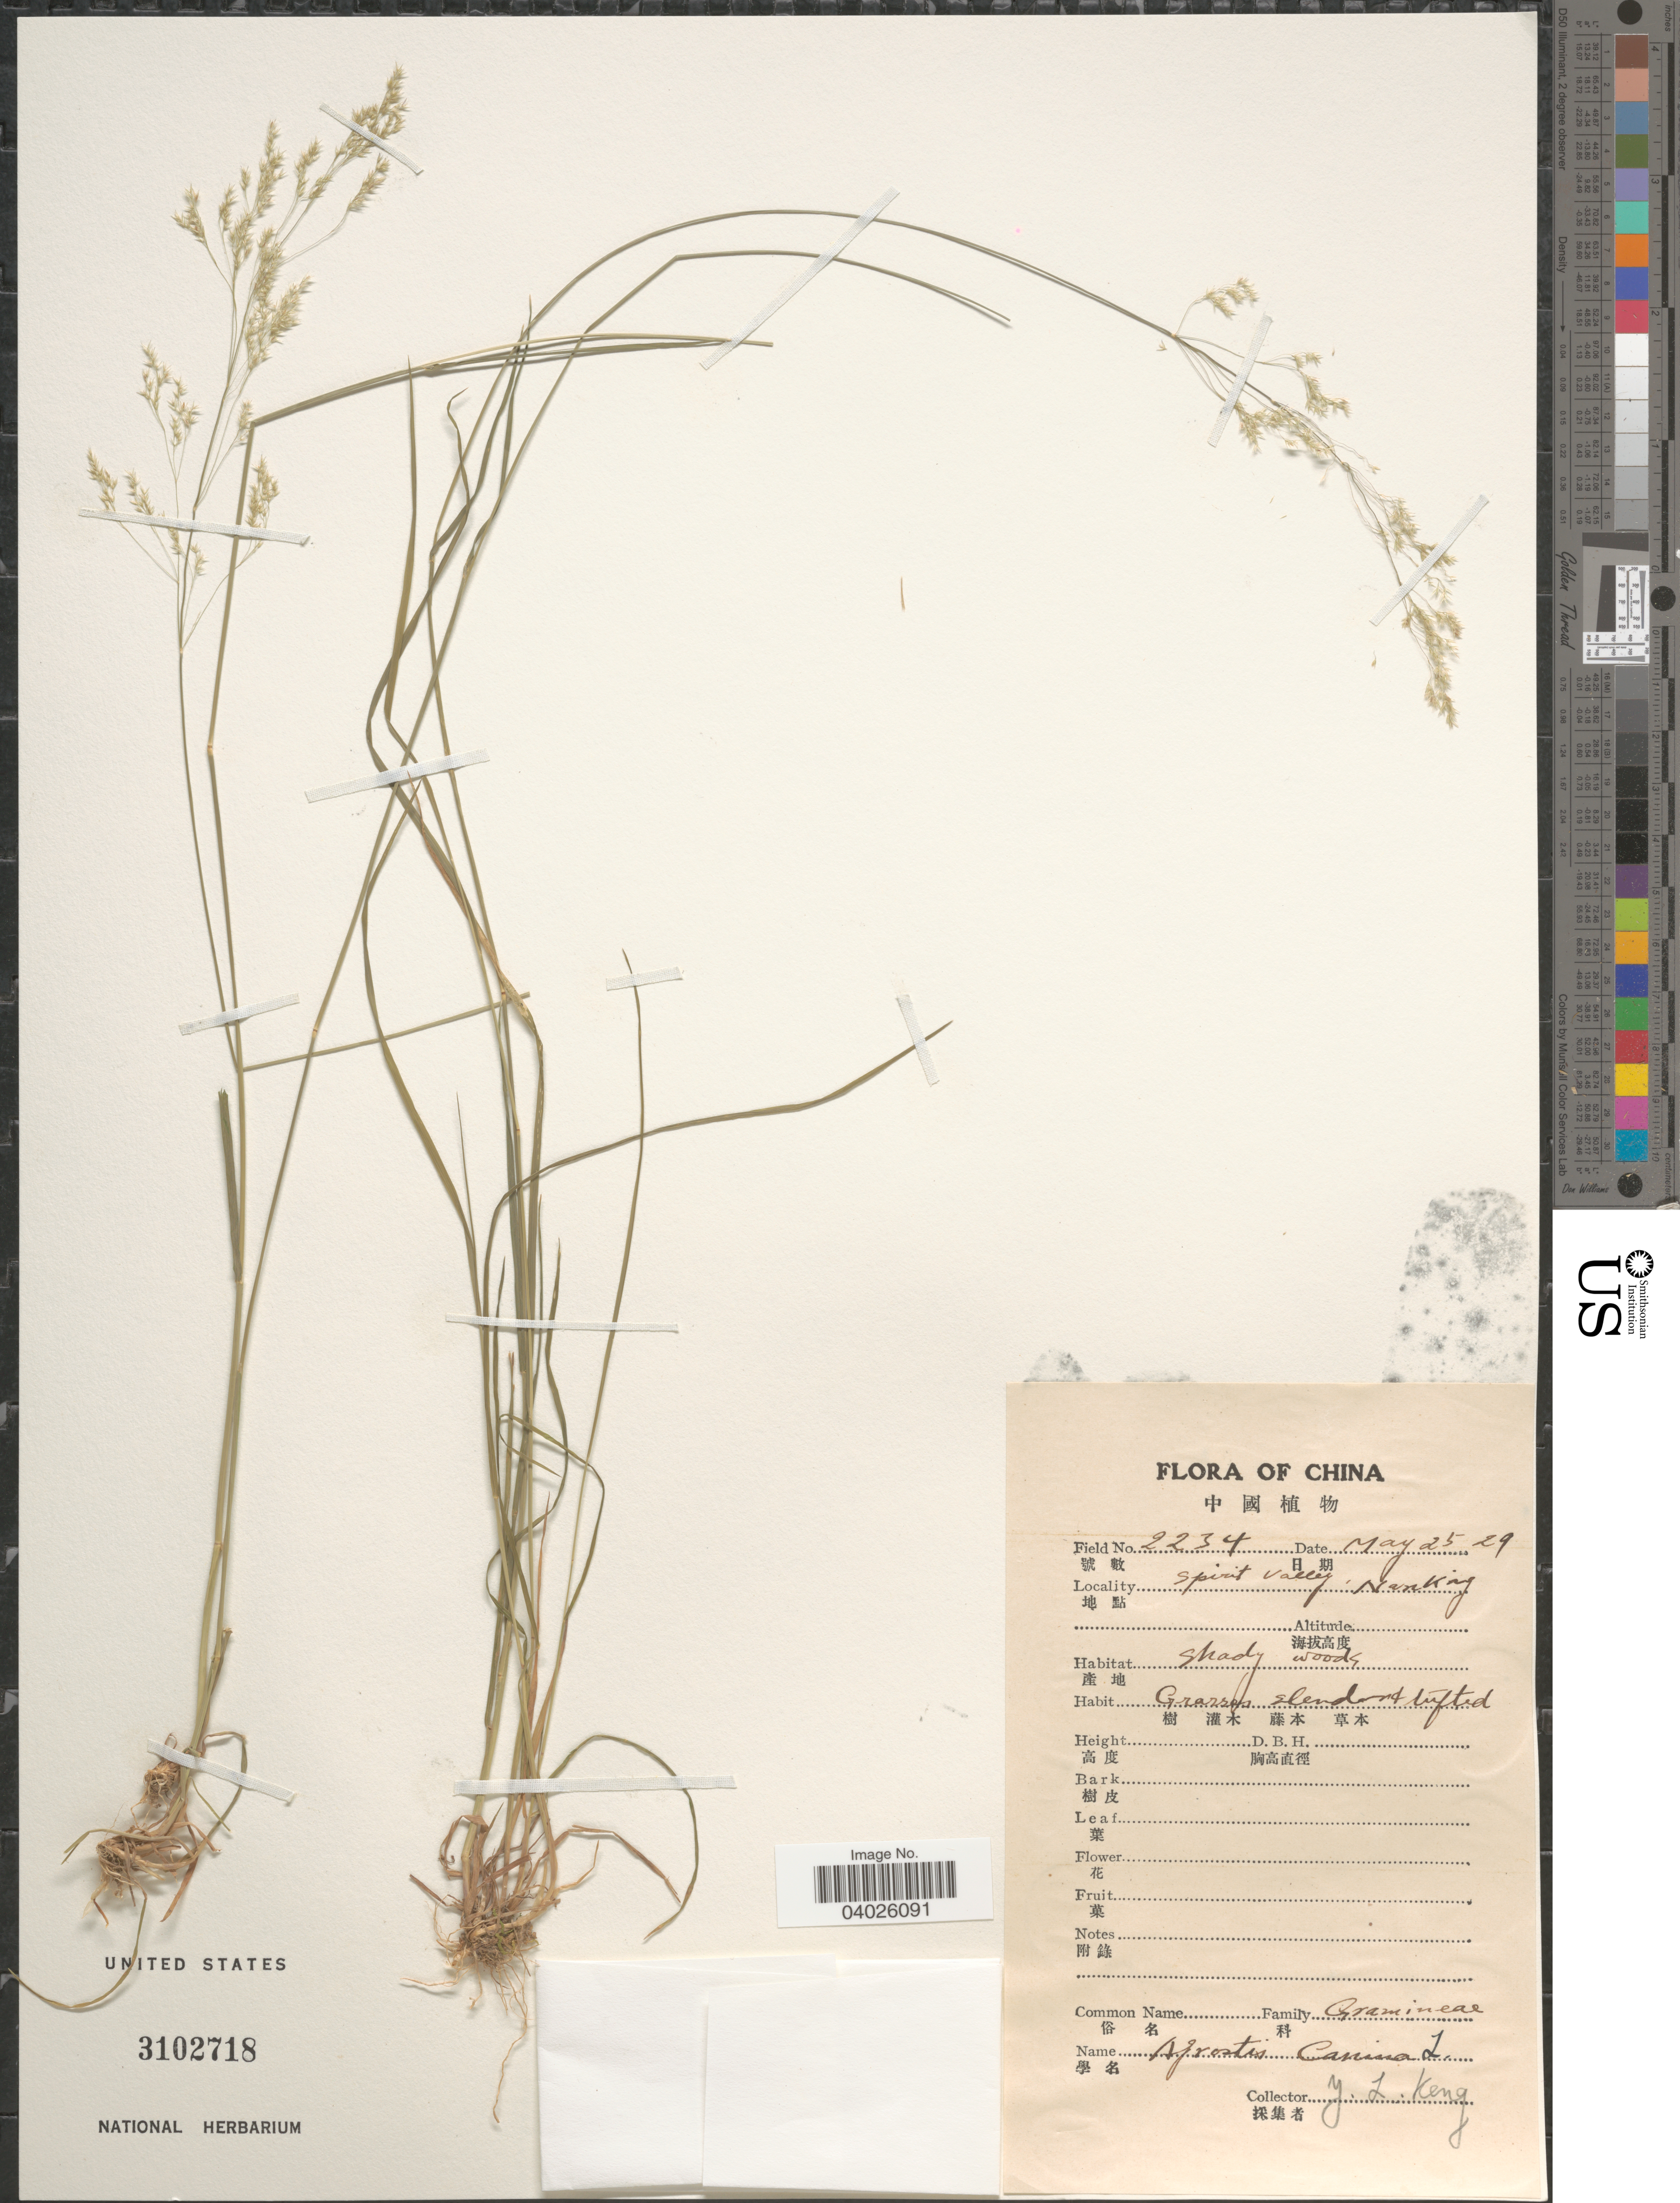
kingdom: Plantae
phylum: Tracheophyta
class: Liliopsida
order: Poales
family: Poaceae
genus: Agrostis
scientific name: Agrostis canina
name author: L.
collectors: Y. L. Keng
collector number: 2234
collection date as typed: Transcribed d/m/y: 25/5/29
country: China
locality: Spirit Valley, Nanking.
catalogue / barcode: US 3102718